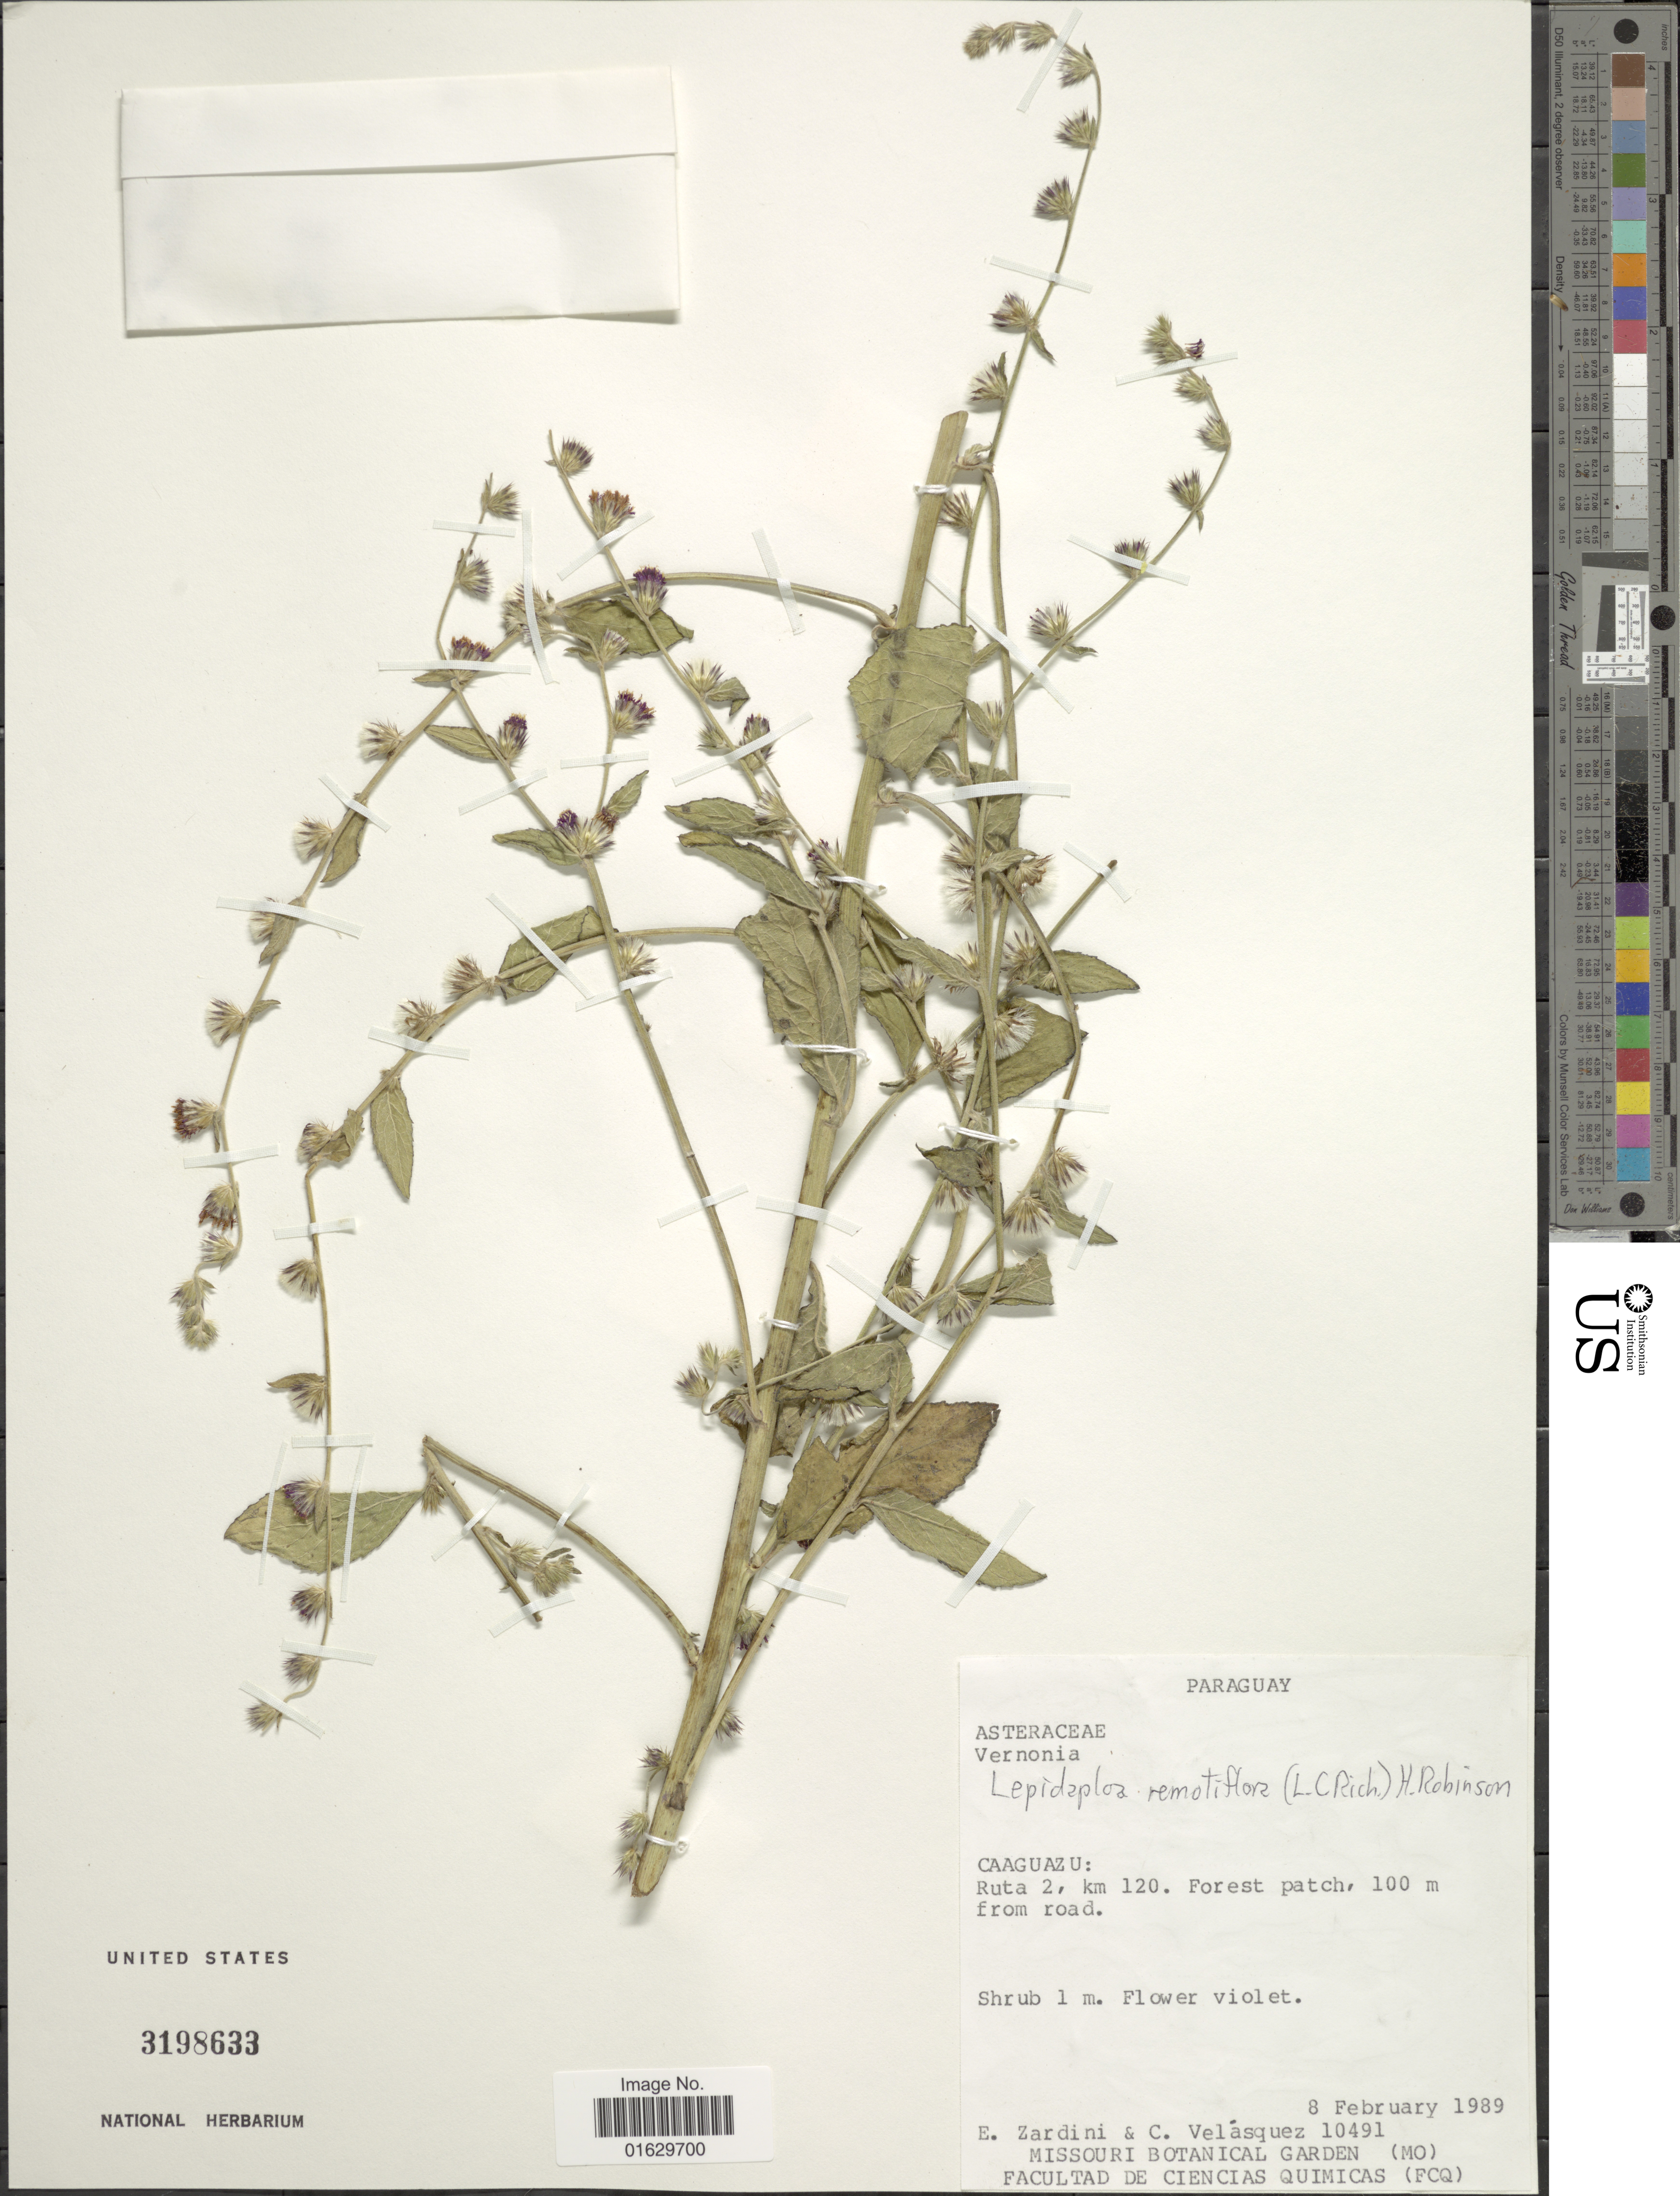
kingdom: Plantae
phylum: Tracheophyta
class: Magnoliopsida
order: Asterales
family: Asteraceae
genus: Lepidaploa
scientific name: Lepidaploa remotiflora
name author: (Rich.) H. Rob.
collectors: E. M. Zardini & C. Velasquez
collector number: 10491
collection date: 1989-02-08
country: Paraguay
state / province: Caaguazu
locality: Caaguazu, ruta 2, km 120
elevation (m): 100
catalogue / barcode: US 3198633